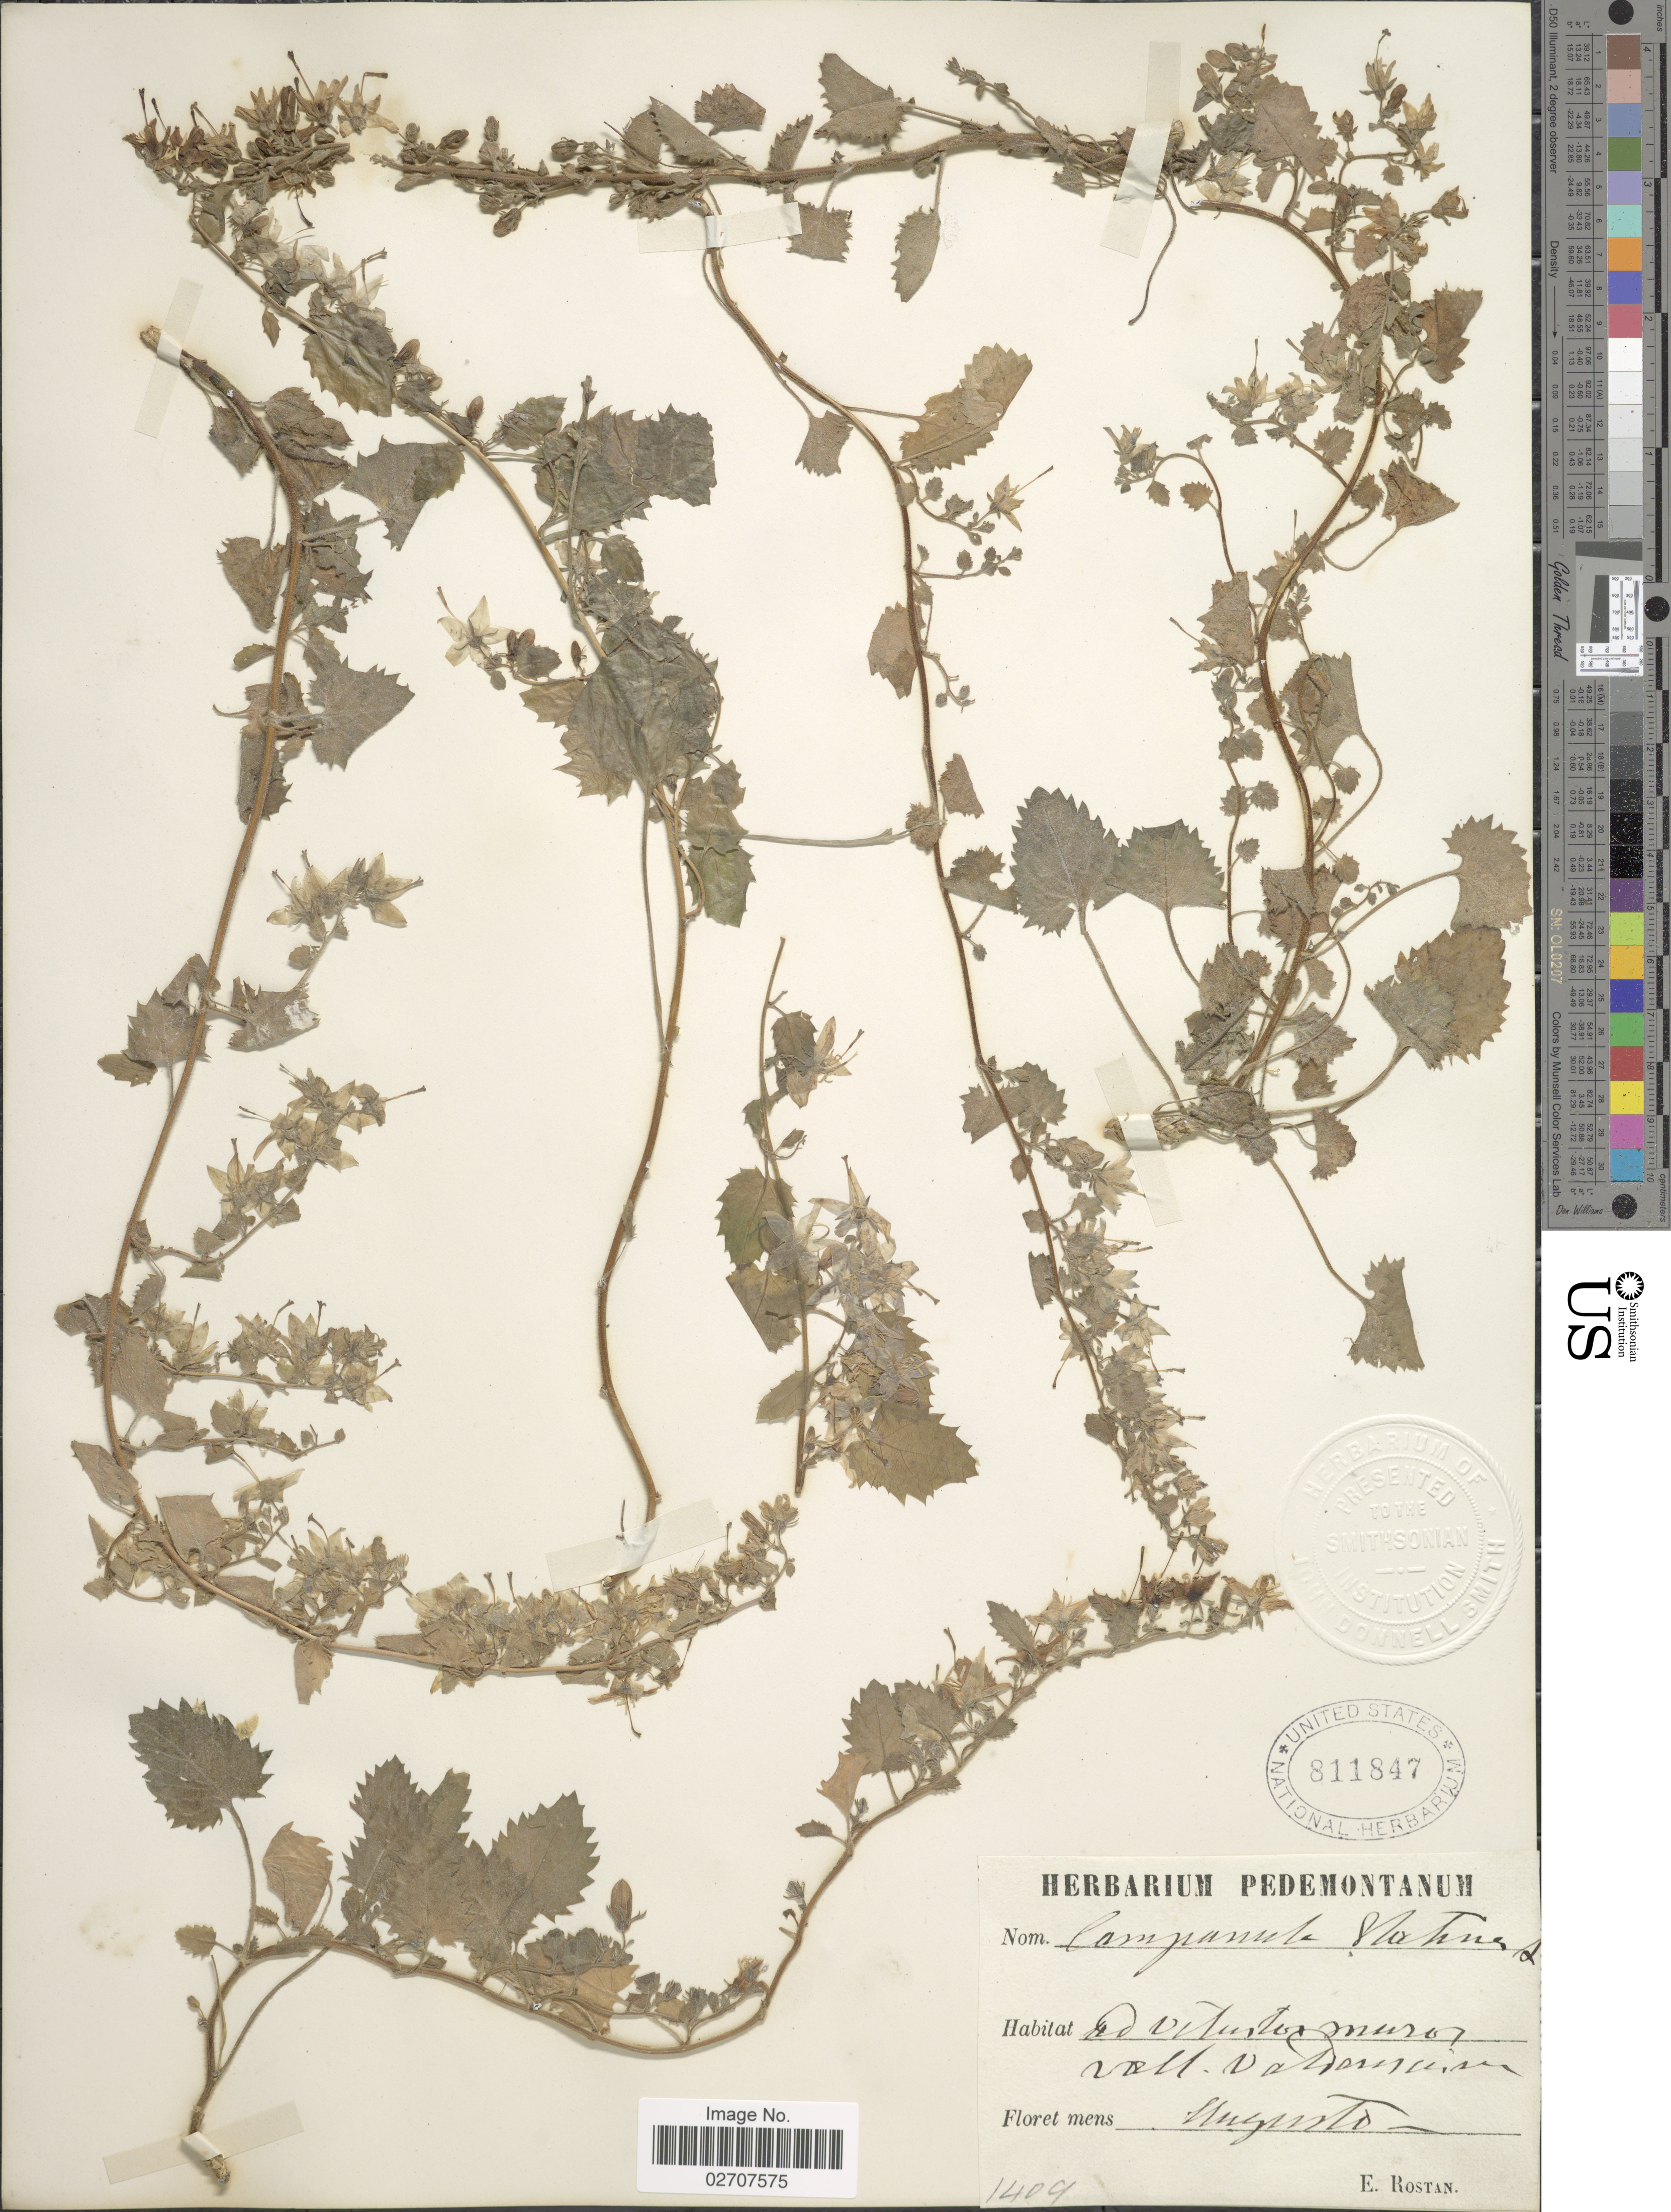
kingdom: Plantae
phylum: Tracheophyta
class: Magnoliopsida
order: Asterales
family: Campanulaceae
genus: Campanula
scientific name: Campanula elatines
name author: L.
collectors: E. Rostan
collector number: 1409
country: Italy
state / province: Piedmont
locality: Ad vitustos muros vall. Valdensium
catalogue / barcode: US 811847